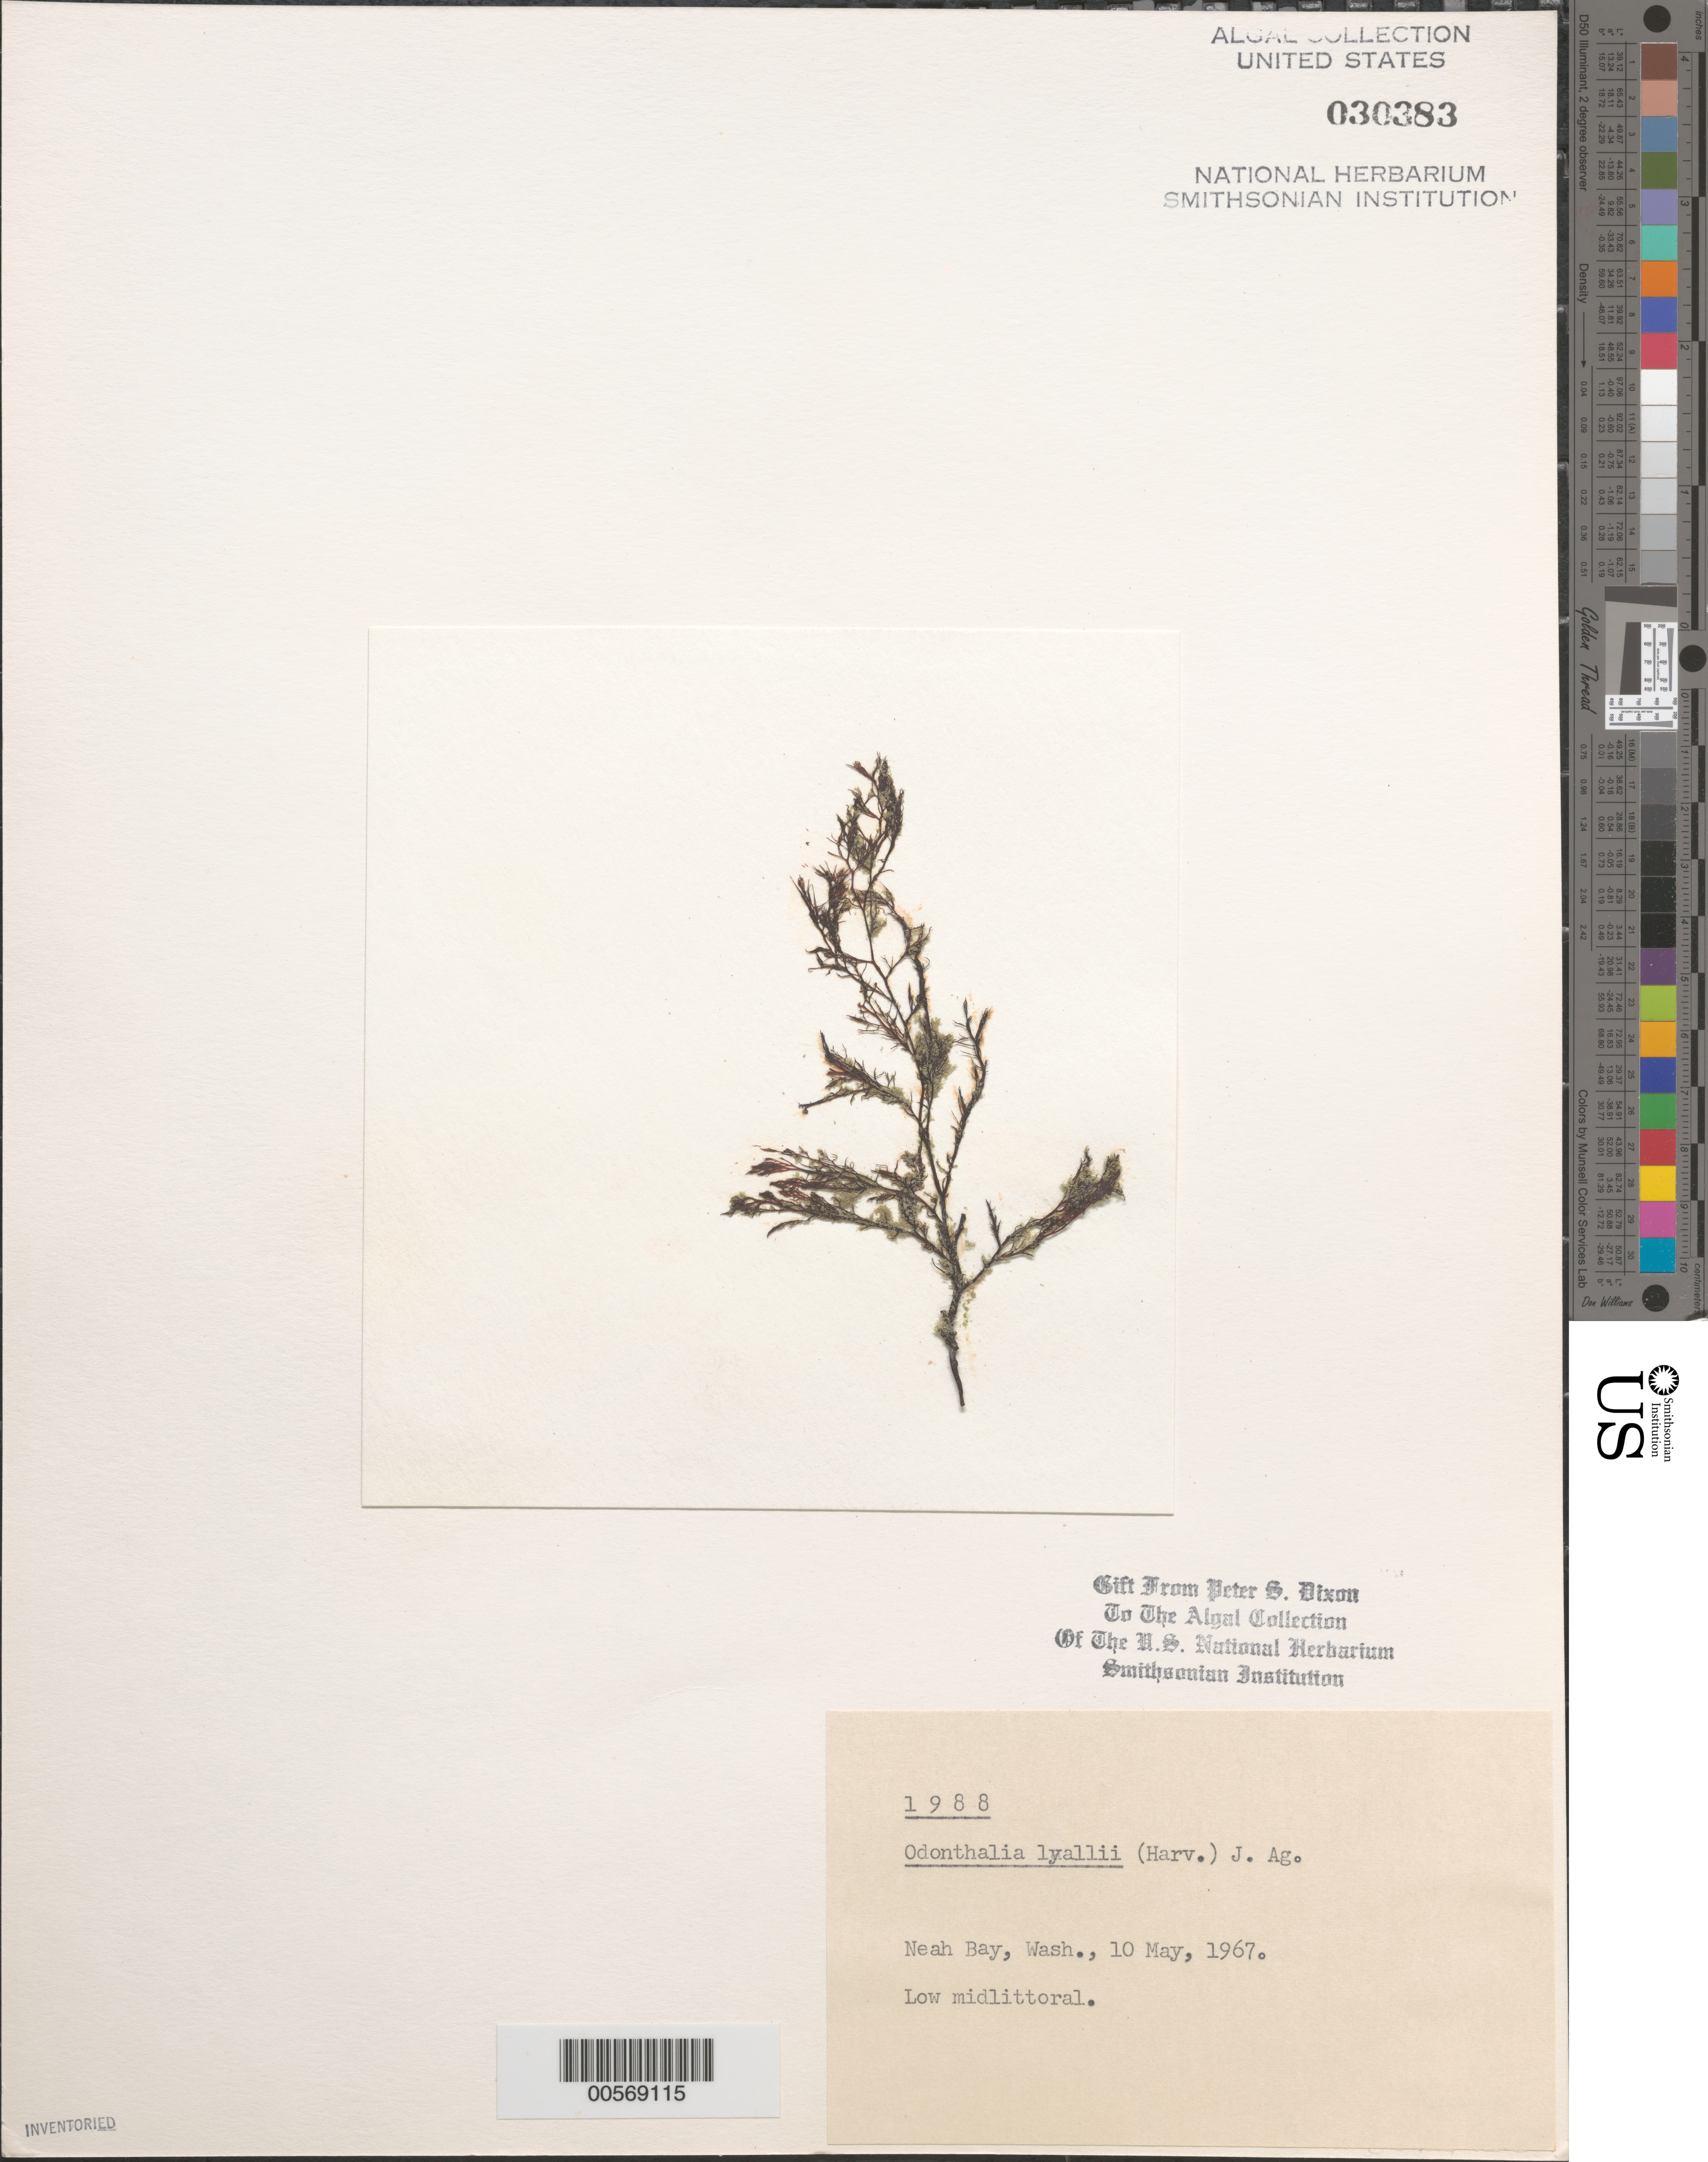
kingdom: Plantae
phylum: Rhodophyta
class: Florideophyceae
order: Ceramiales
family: Rhodomelaceae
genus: Odonthalia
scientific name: Odonthalia lyallii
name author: (Harv.) J. Agardh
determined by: Dixon, P. S.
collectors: P. S. Dixon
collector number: PSD 1988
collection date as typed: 10 May 1967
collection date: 1967-05-10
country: United States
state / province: Washington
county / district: Clallam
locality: Neah Bay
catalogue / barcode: US 30383